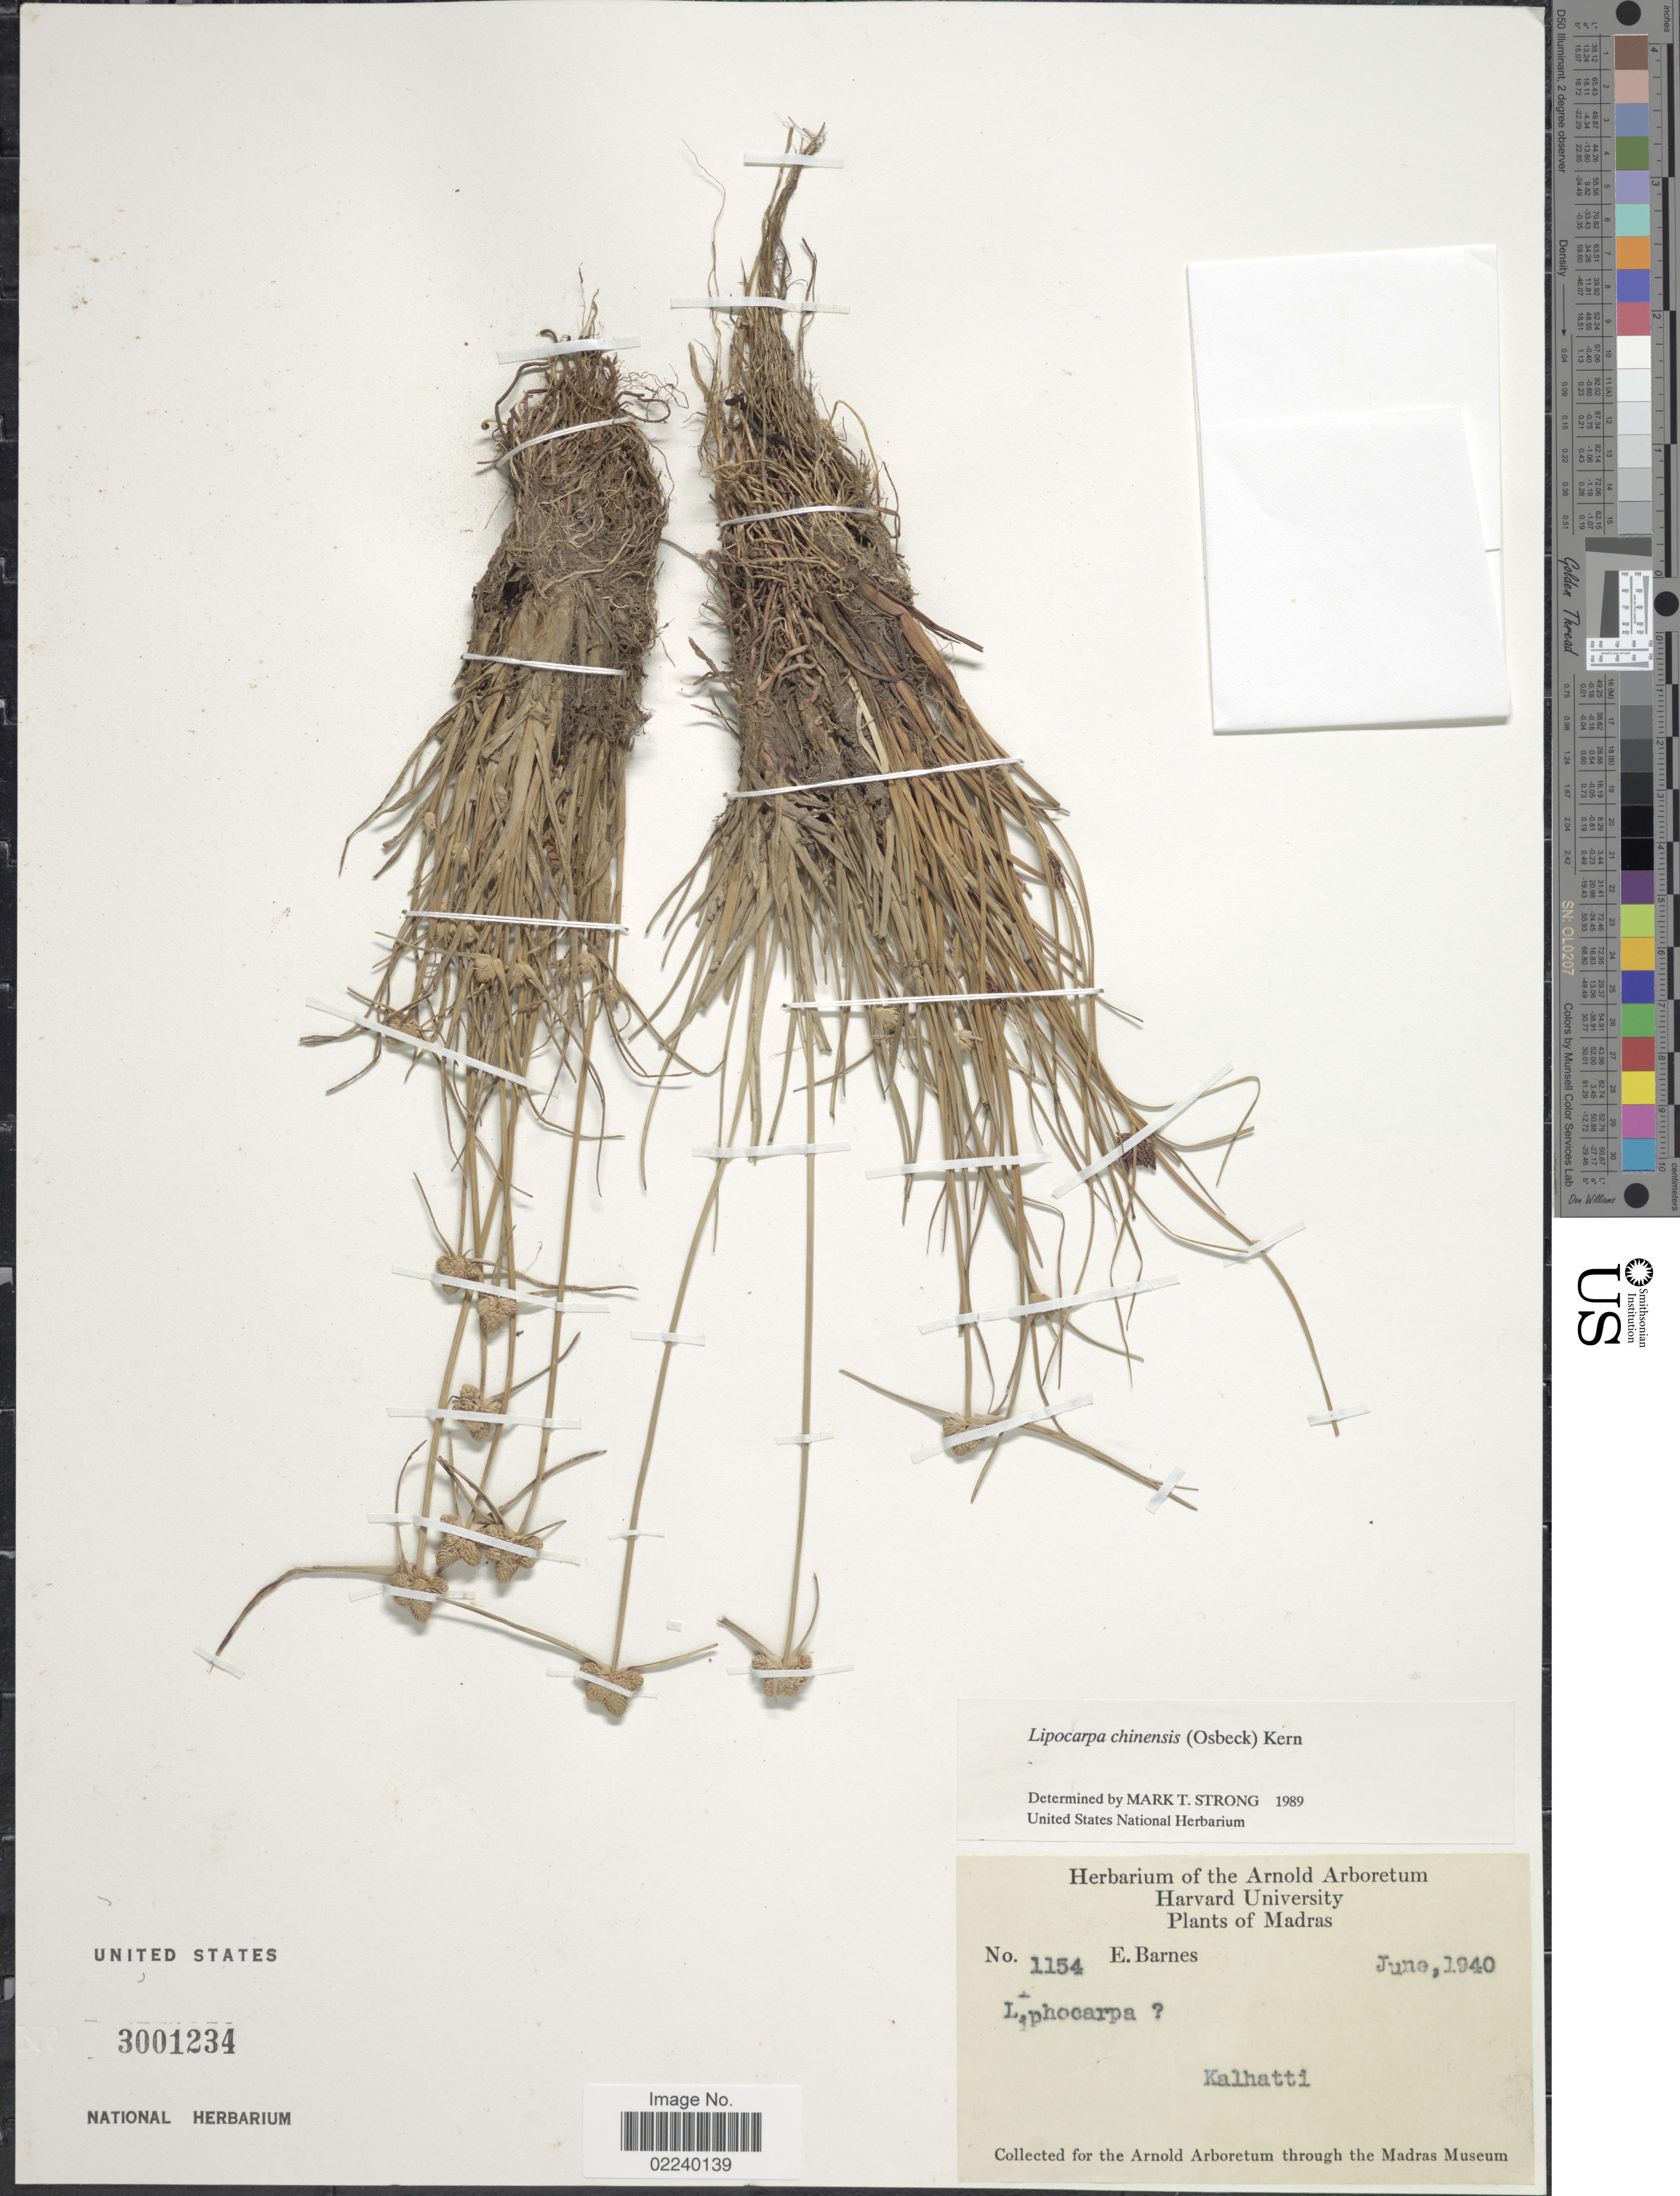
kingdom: Plantae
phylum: Tracheophyta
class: Liliopsida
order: Poales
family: Cyperaceae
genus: Cyperus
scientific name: Cyperus albescens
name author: (Steud.) Larridon & Govaerts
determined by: Strong, M. T., (US), Smithsonian Institution - National Museum of Natural History (UNITED STATES)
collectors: E. Barnes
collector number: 1154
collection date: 1940-06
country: India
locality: Madras, Kalhatti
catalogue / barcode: US 3001234